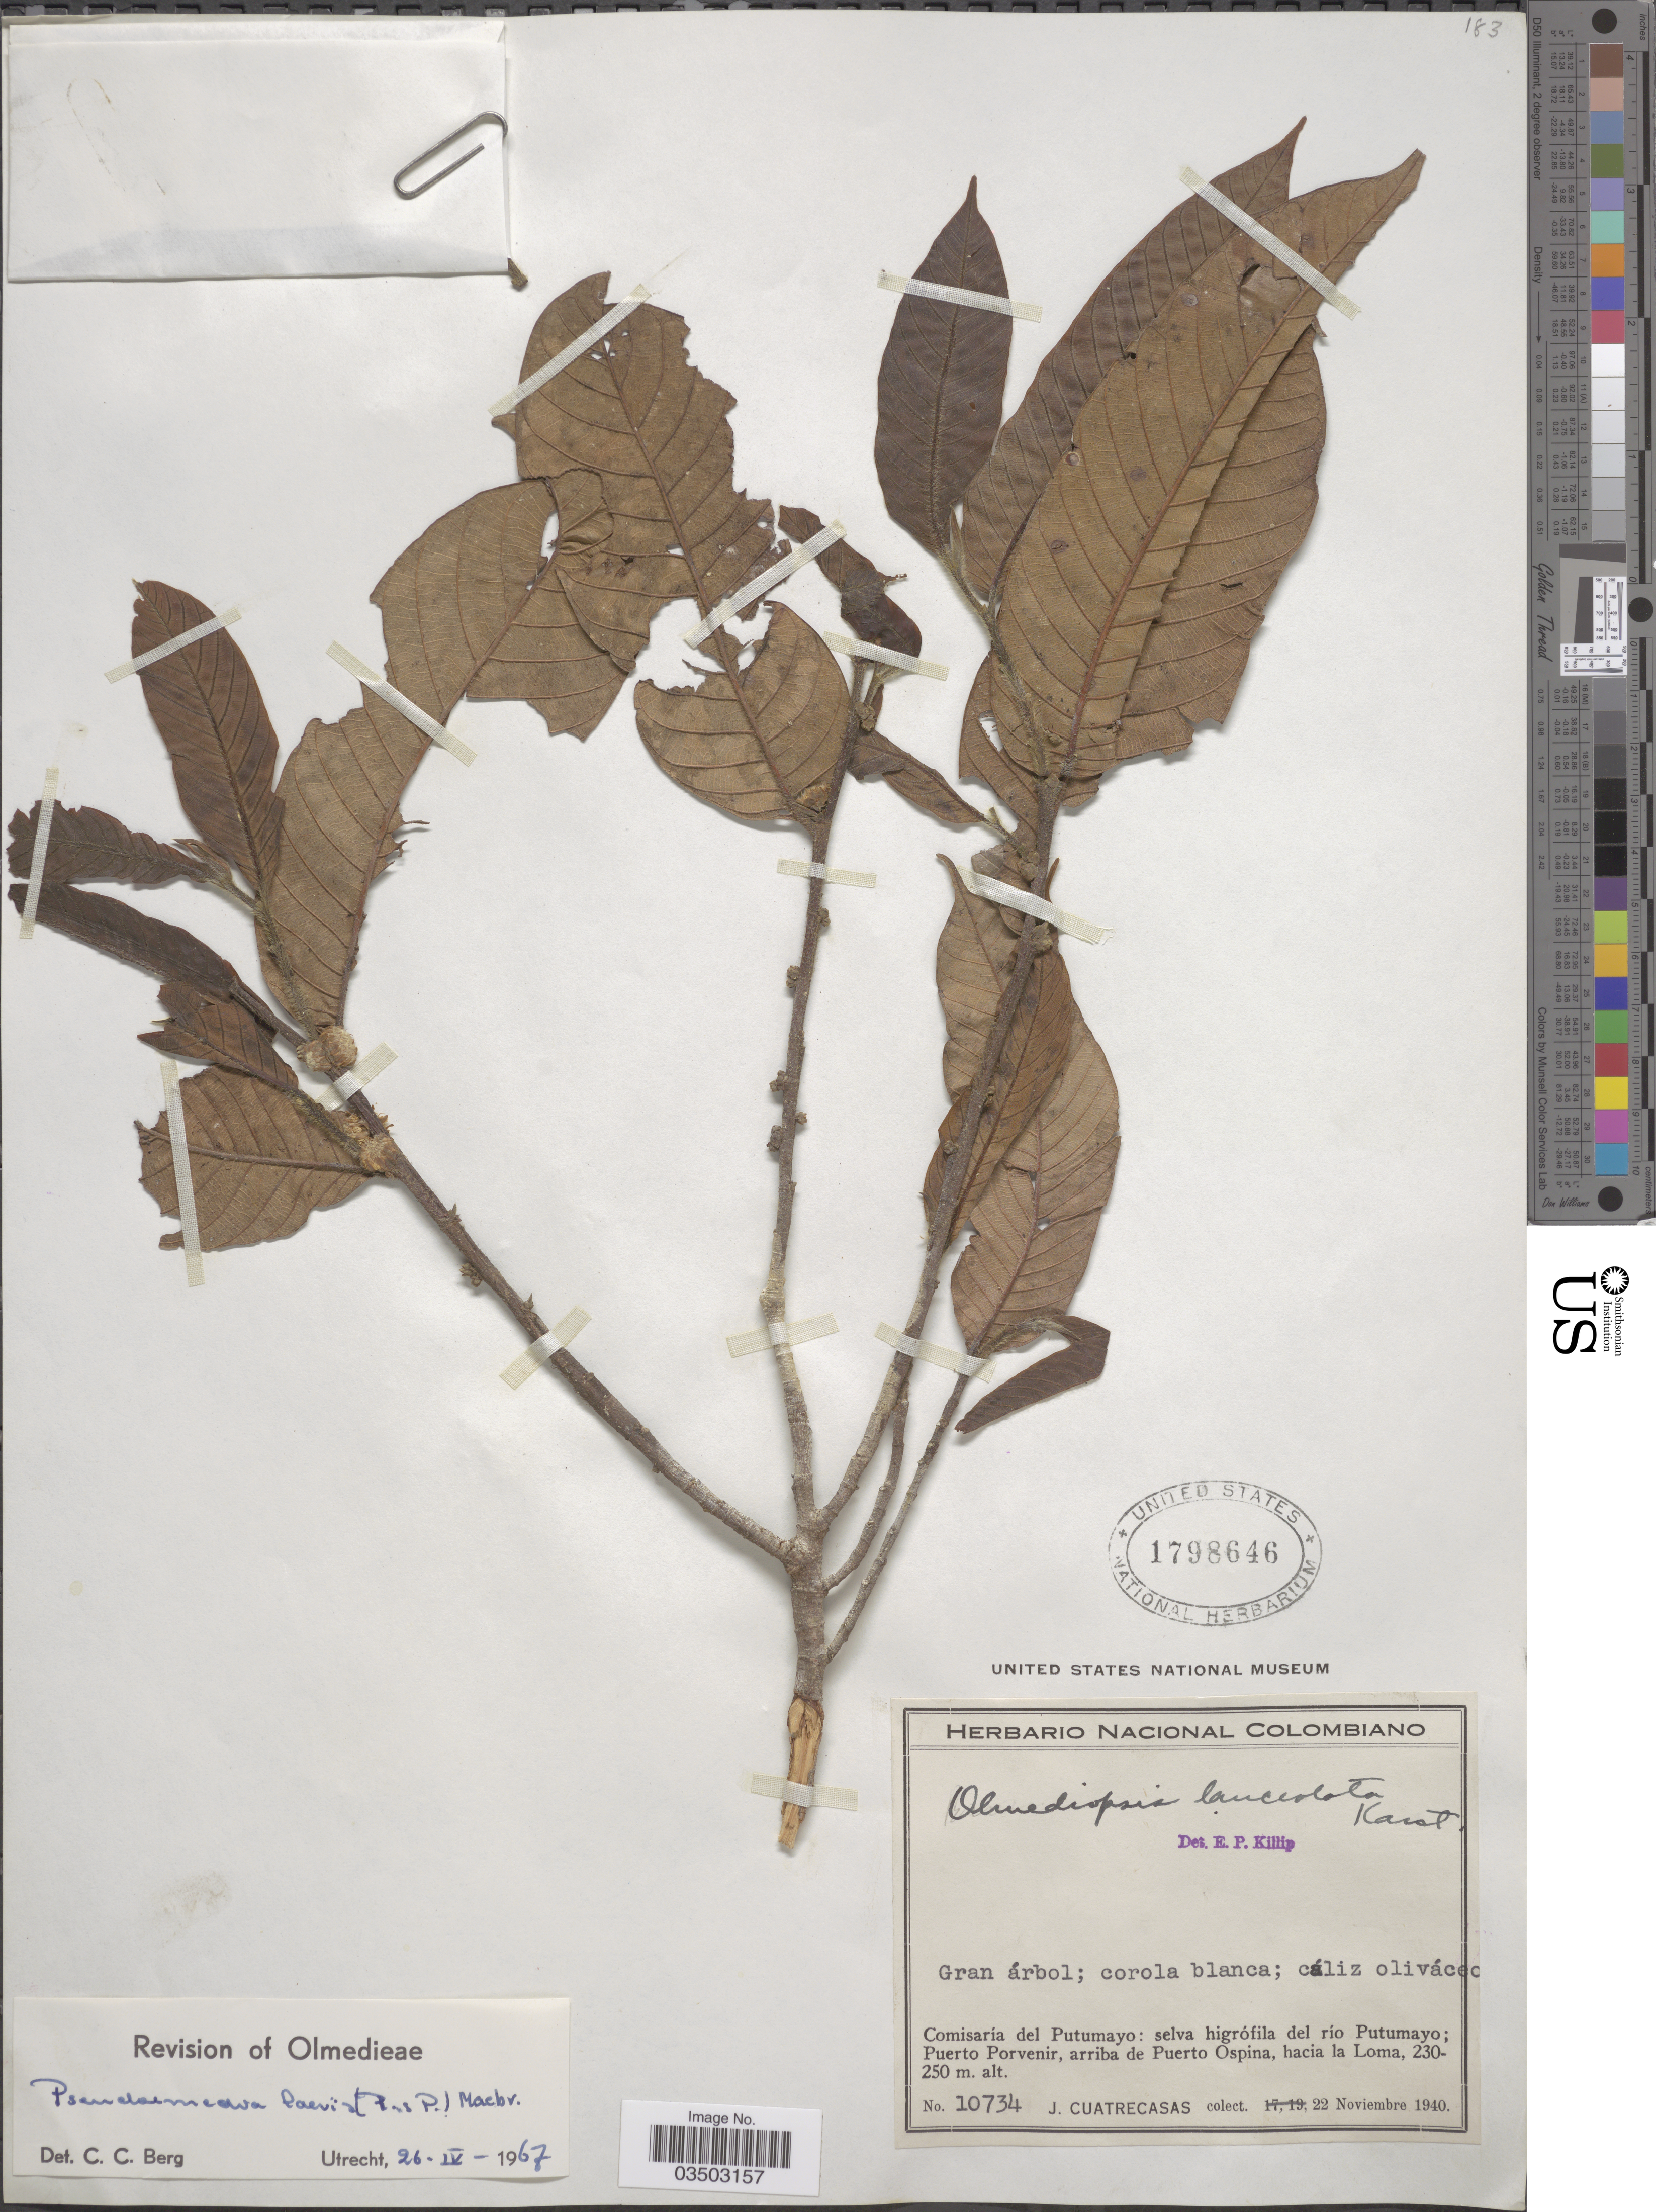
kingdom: Plantae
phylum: Tracheophyta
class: Magnoliopsida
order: Rosales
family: Moraceae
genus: Pseudolmedia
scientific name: Pseudolmedia laevis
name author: (Ruiz & Pav.) J.F. Macbr.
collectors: J. Cuatrecasas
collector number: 10734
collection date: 1940-11-22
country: Colombia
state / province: Putumayo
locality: Comisaría del Putumayo: selva higrófila del río Putumayo; Puerto Porvenir, arriba de Puerto Ospina, hacia la Loma.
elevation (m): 230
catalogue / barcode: US 1798646